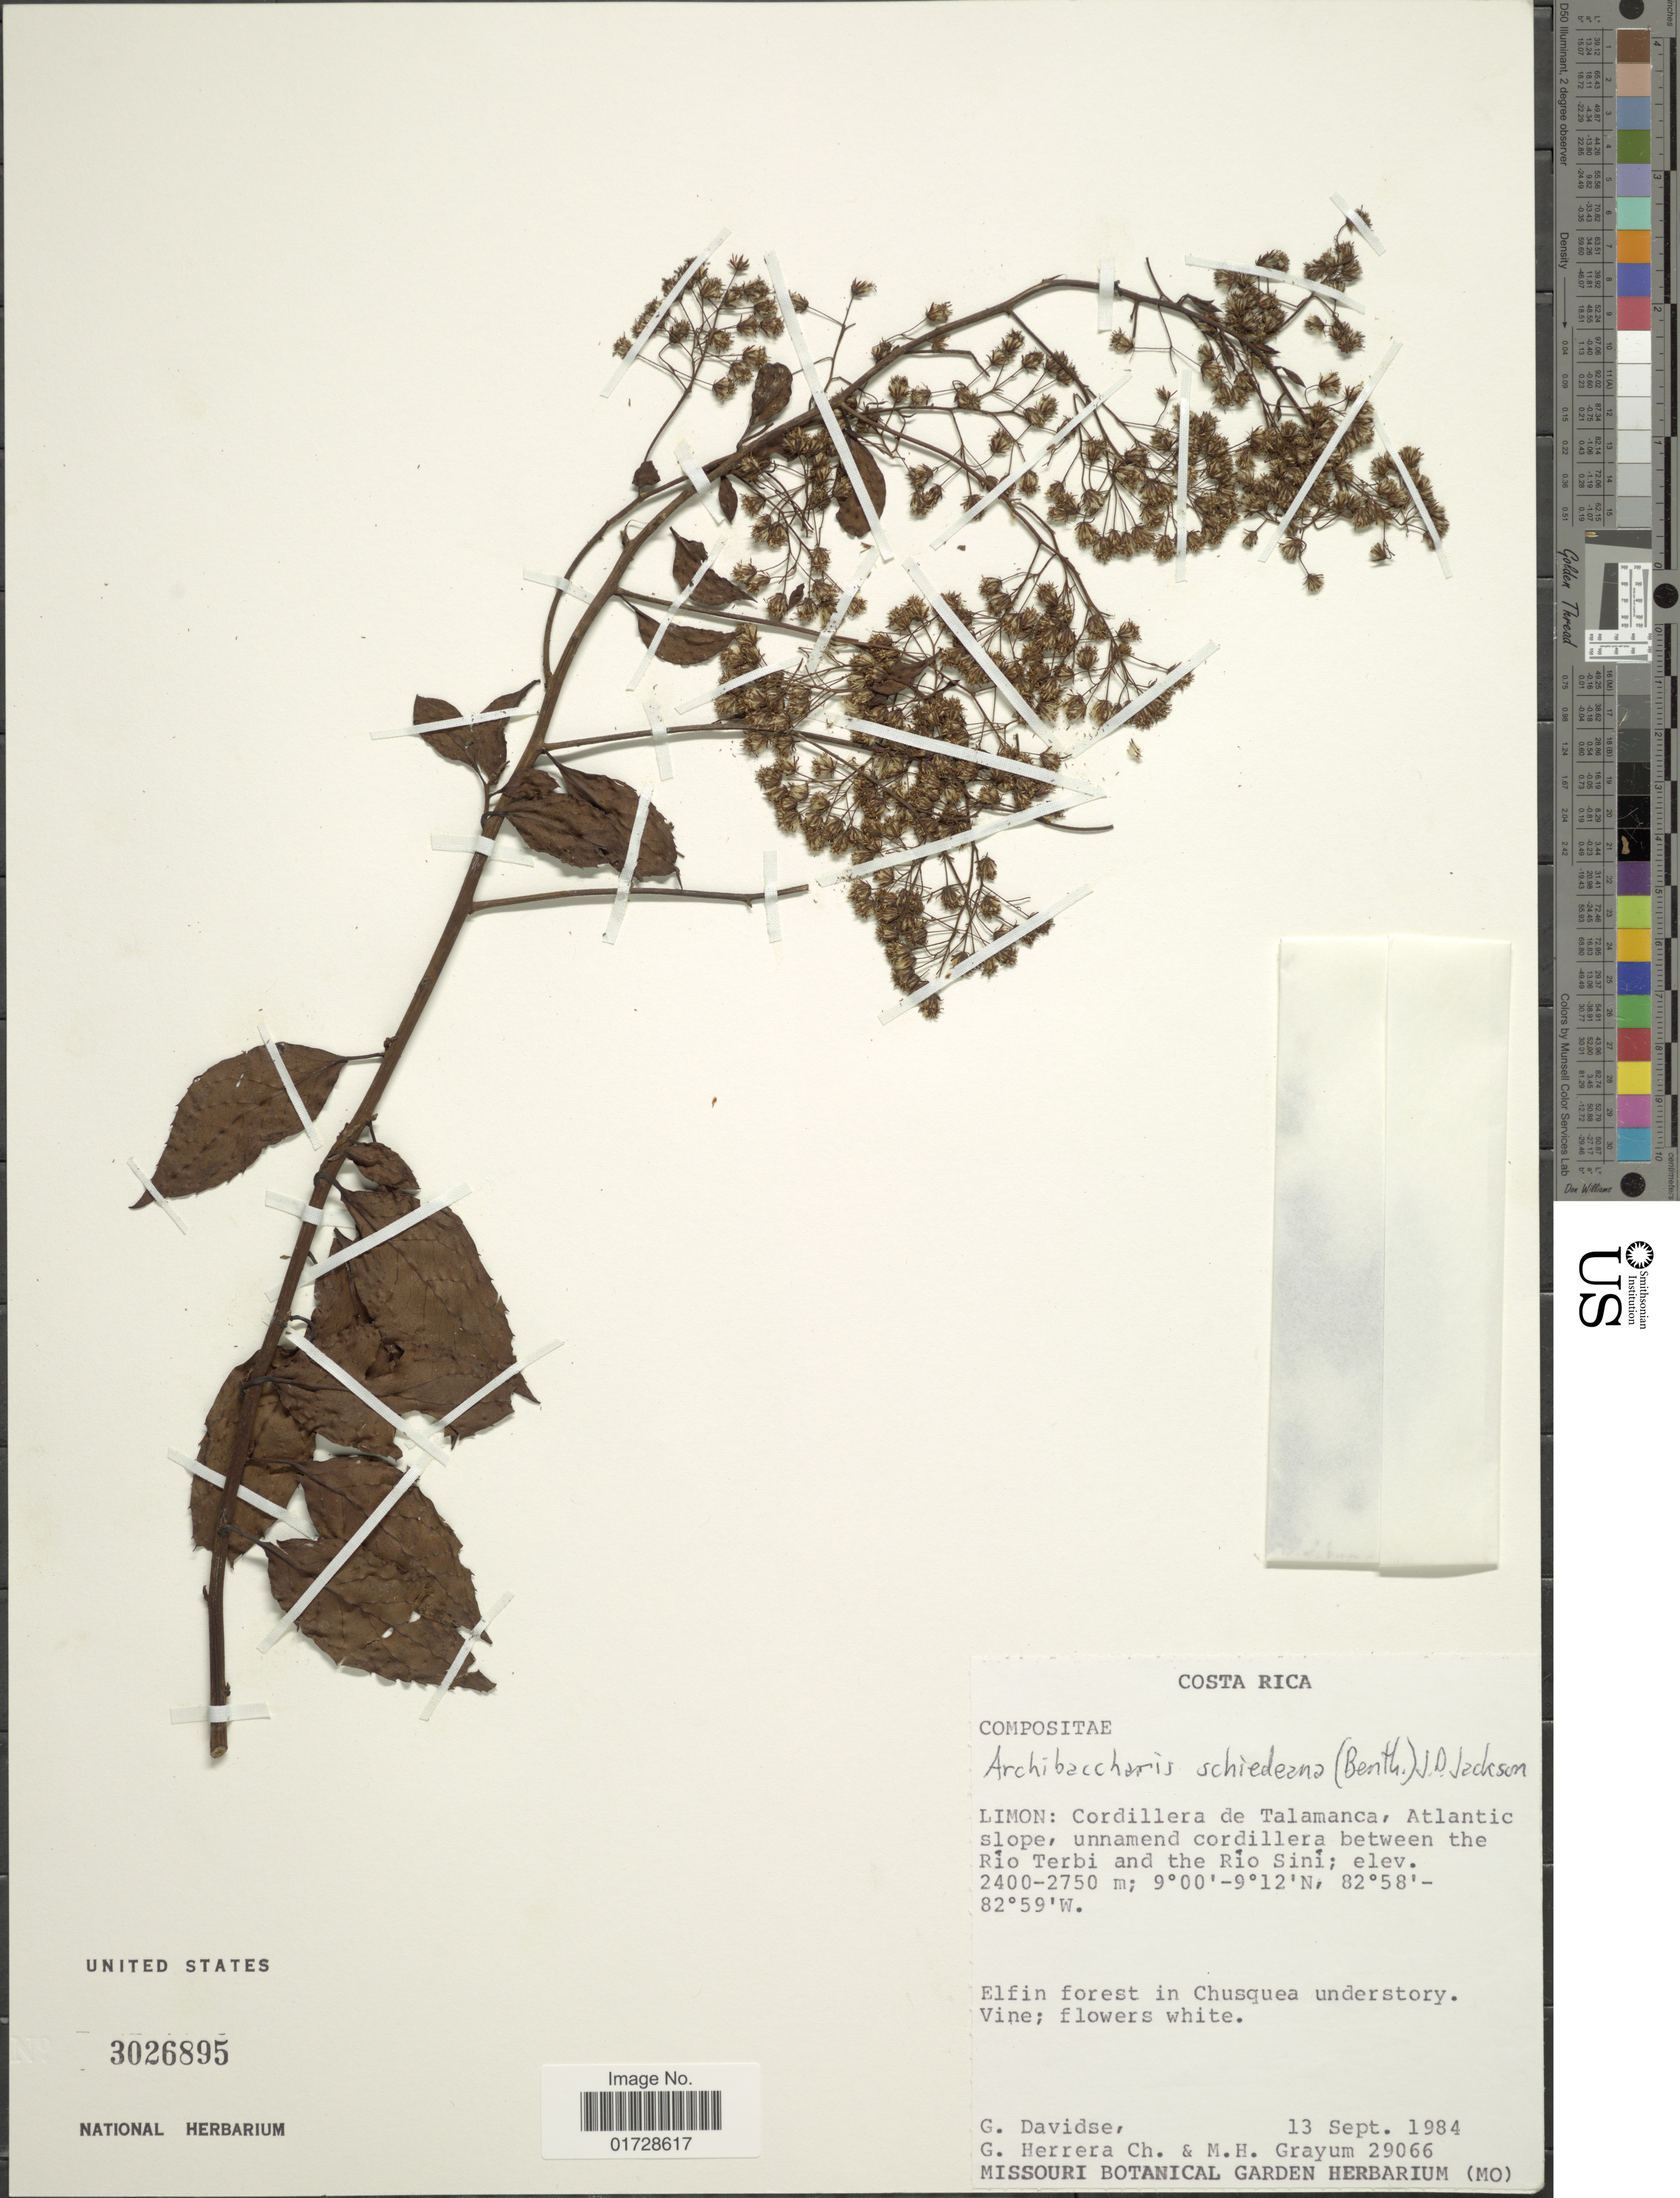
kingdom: Plantae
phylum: Tracheophyta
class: Magnoliopsida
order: Asterales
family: Asteraceae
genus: Archibaccharis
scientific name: Archibaccharis schiedeana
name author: (Benth.) J.D. Jacks.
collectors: G. Davidse, G. Herrera Ch. & M. H. Grayum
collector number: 29066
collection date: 1984-09-13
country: Costa Rica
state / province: Limón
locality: Cordillera de Talamanca, Atlantic slope, unnamed cordillera between the Rio Terbi and the RioSini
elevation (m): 2400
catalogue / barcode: US 3026895